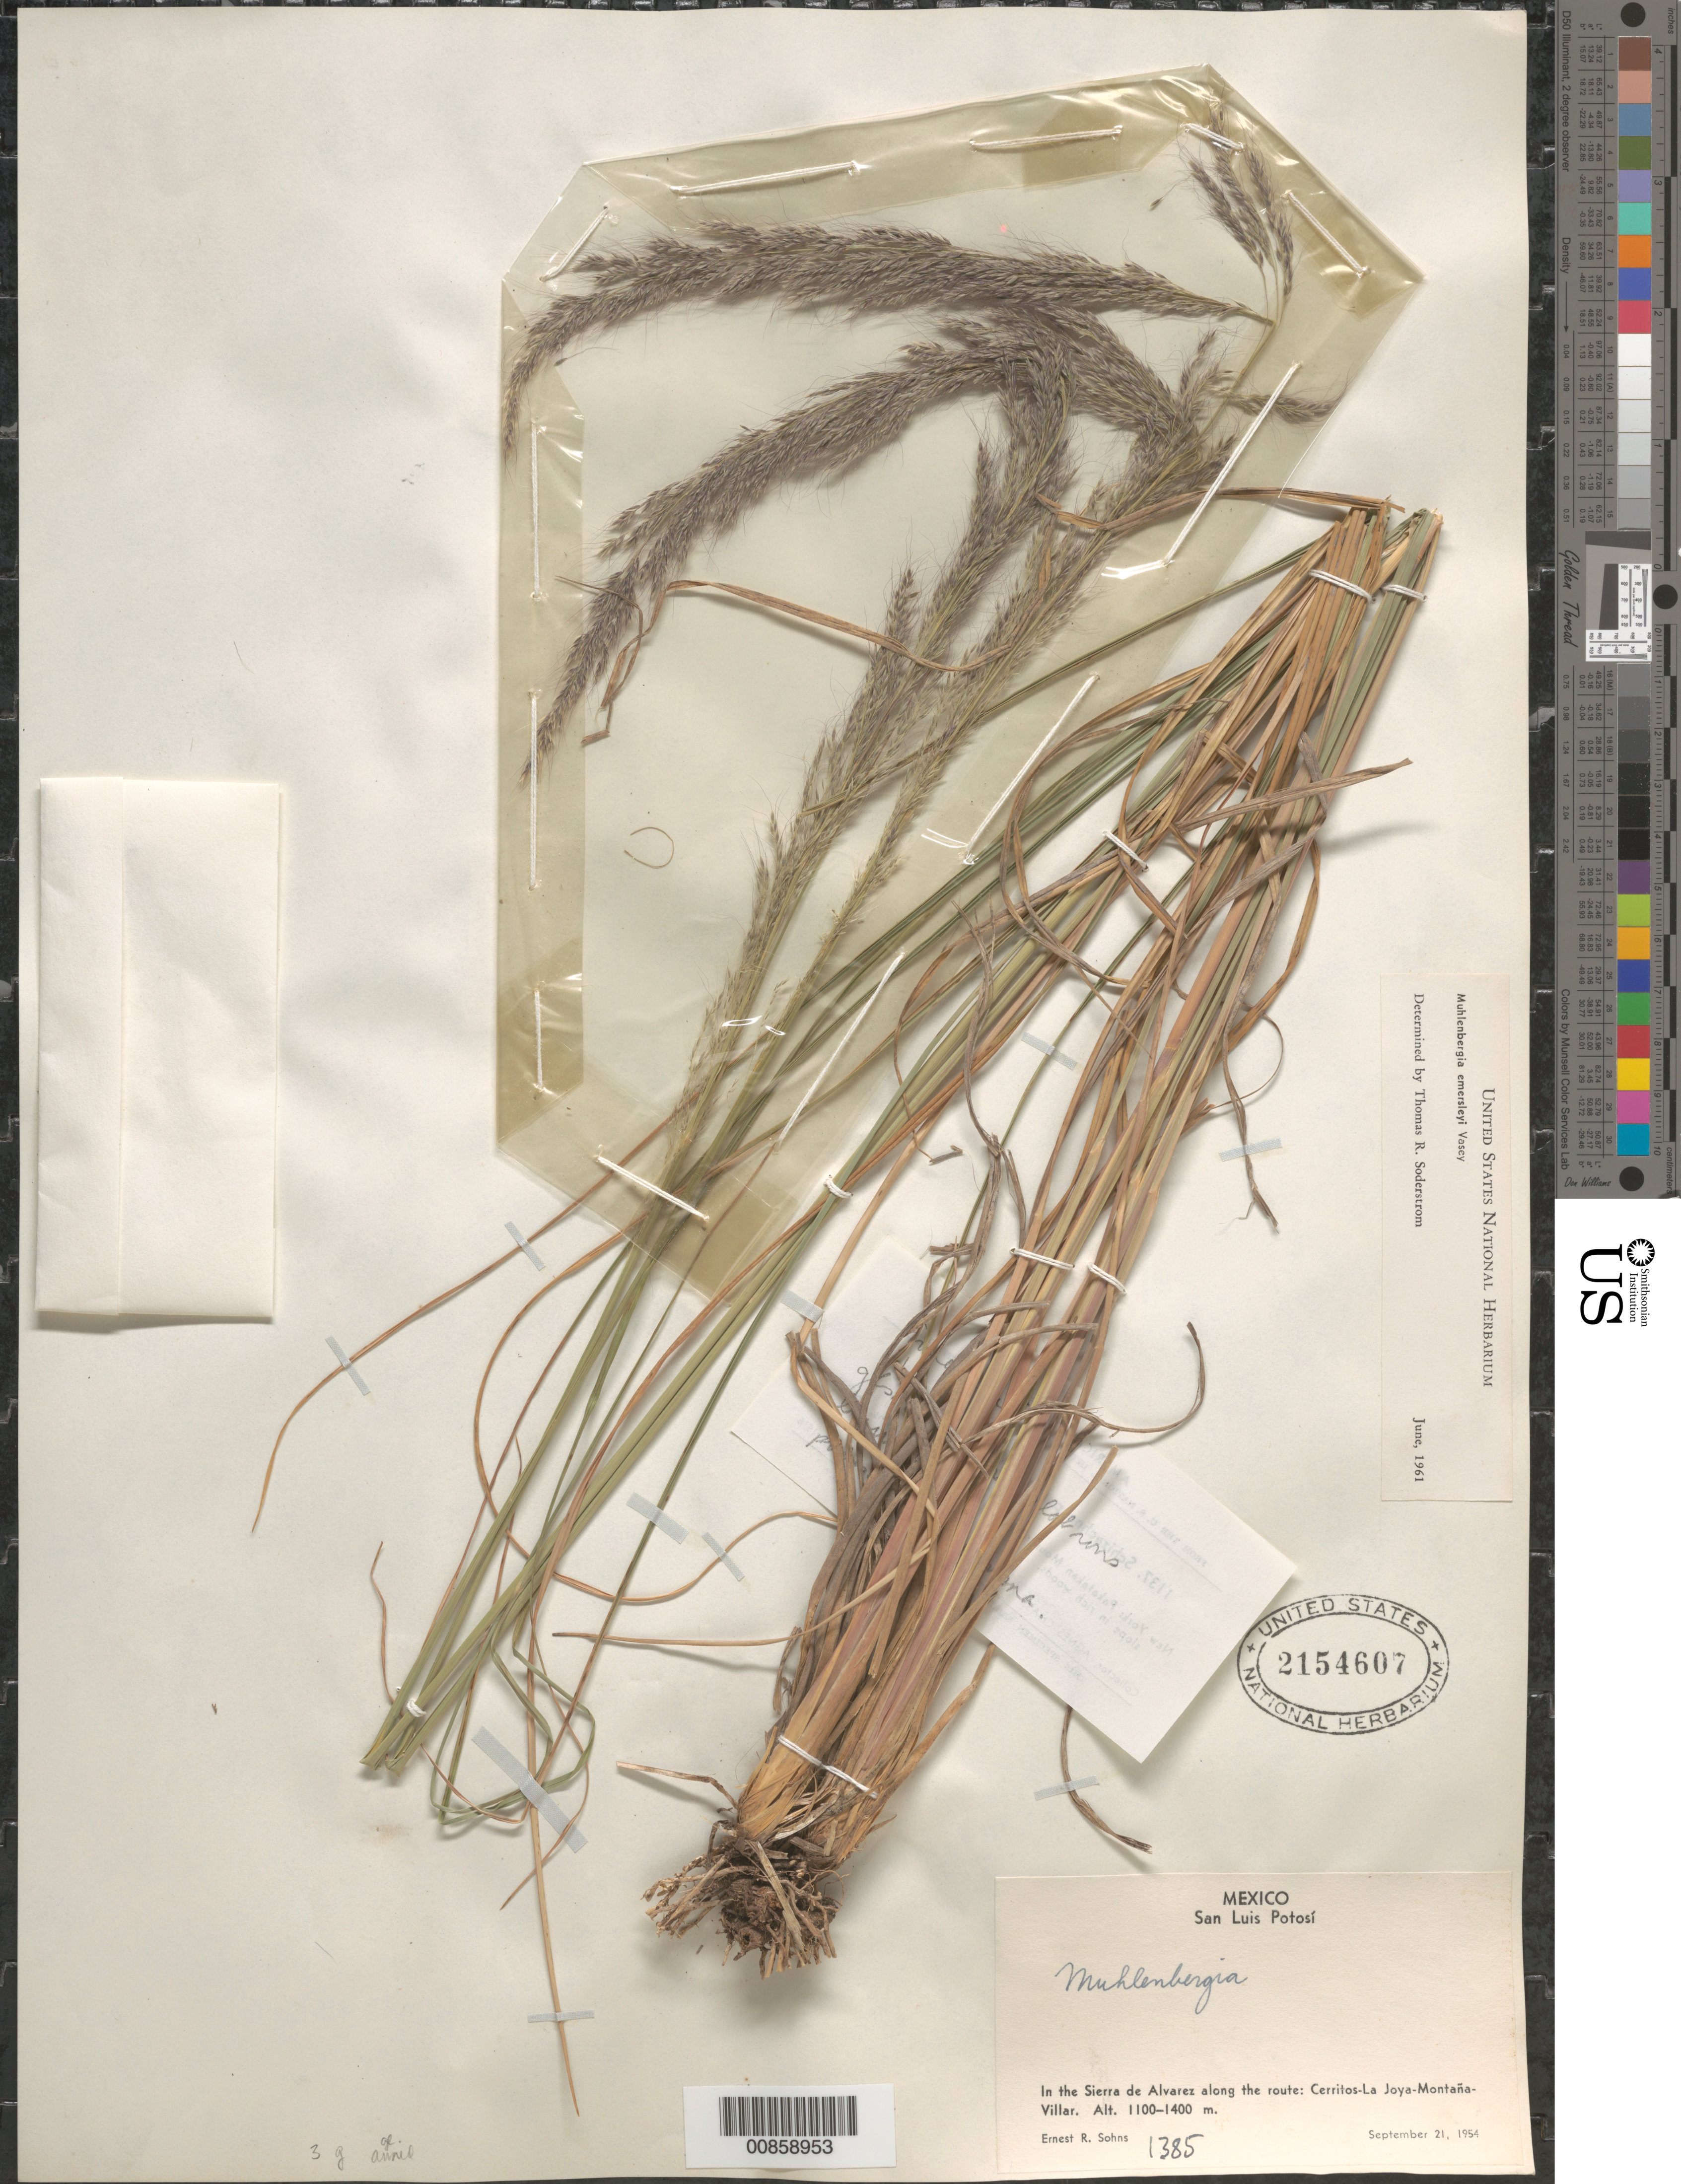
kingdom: Plantae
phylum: Tracheophyta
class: Liliopsida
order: Poales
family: Poaceae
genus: Muhlenbergia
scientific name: Muhlenbergia emersleyi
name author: Vasey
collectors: E. R. Sohns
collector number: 1385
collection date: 1954-09-21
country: Mexico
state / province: San Luis Potosí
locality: In the Sierra de Alvarez along the route: Cerritos-La Joya-Montaña- Villar.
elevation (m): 1100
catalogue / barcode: US 2154607